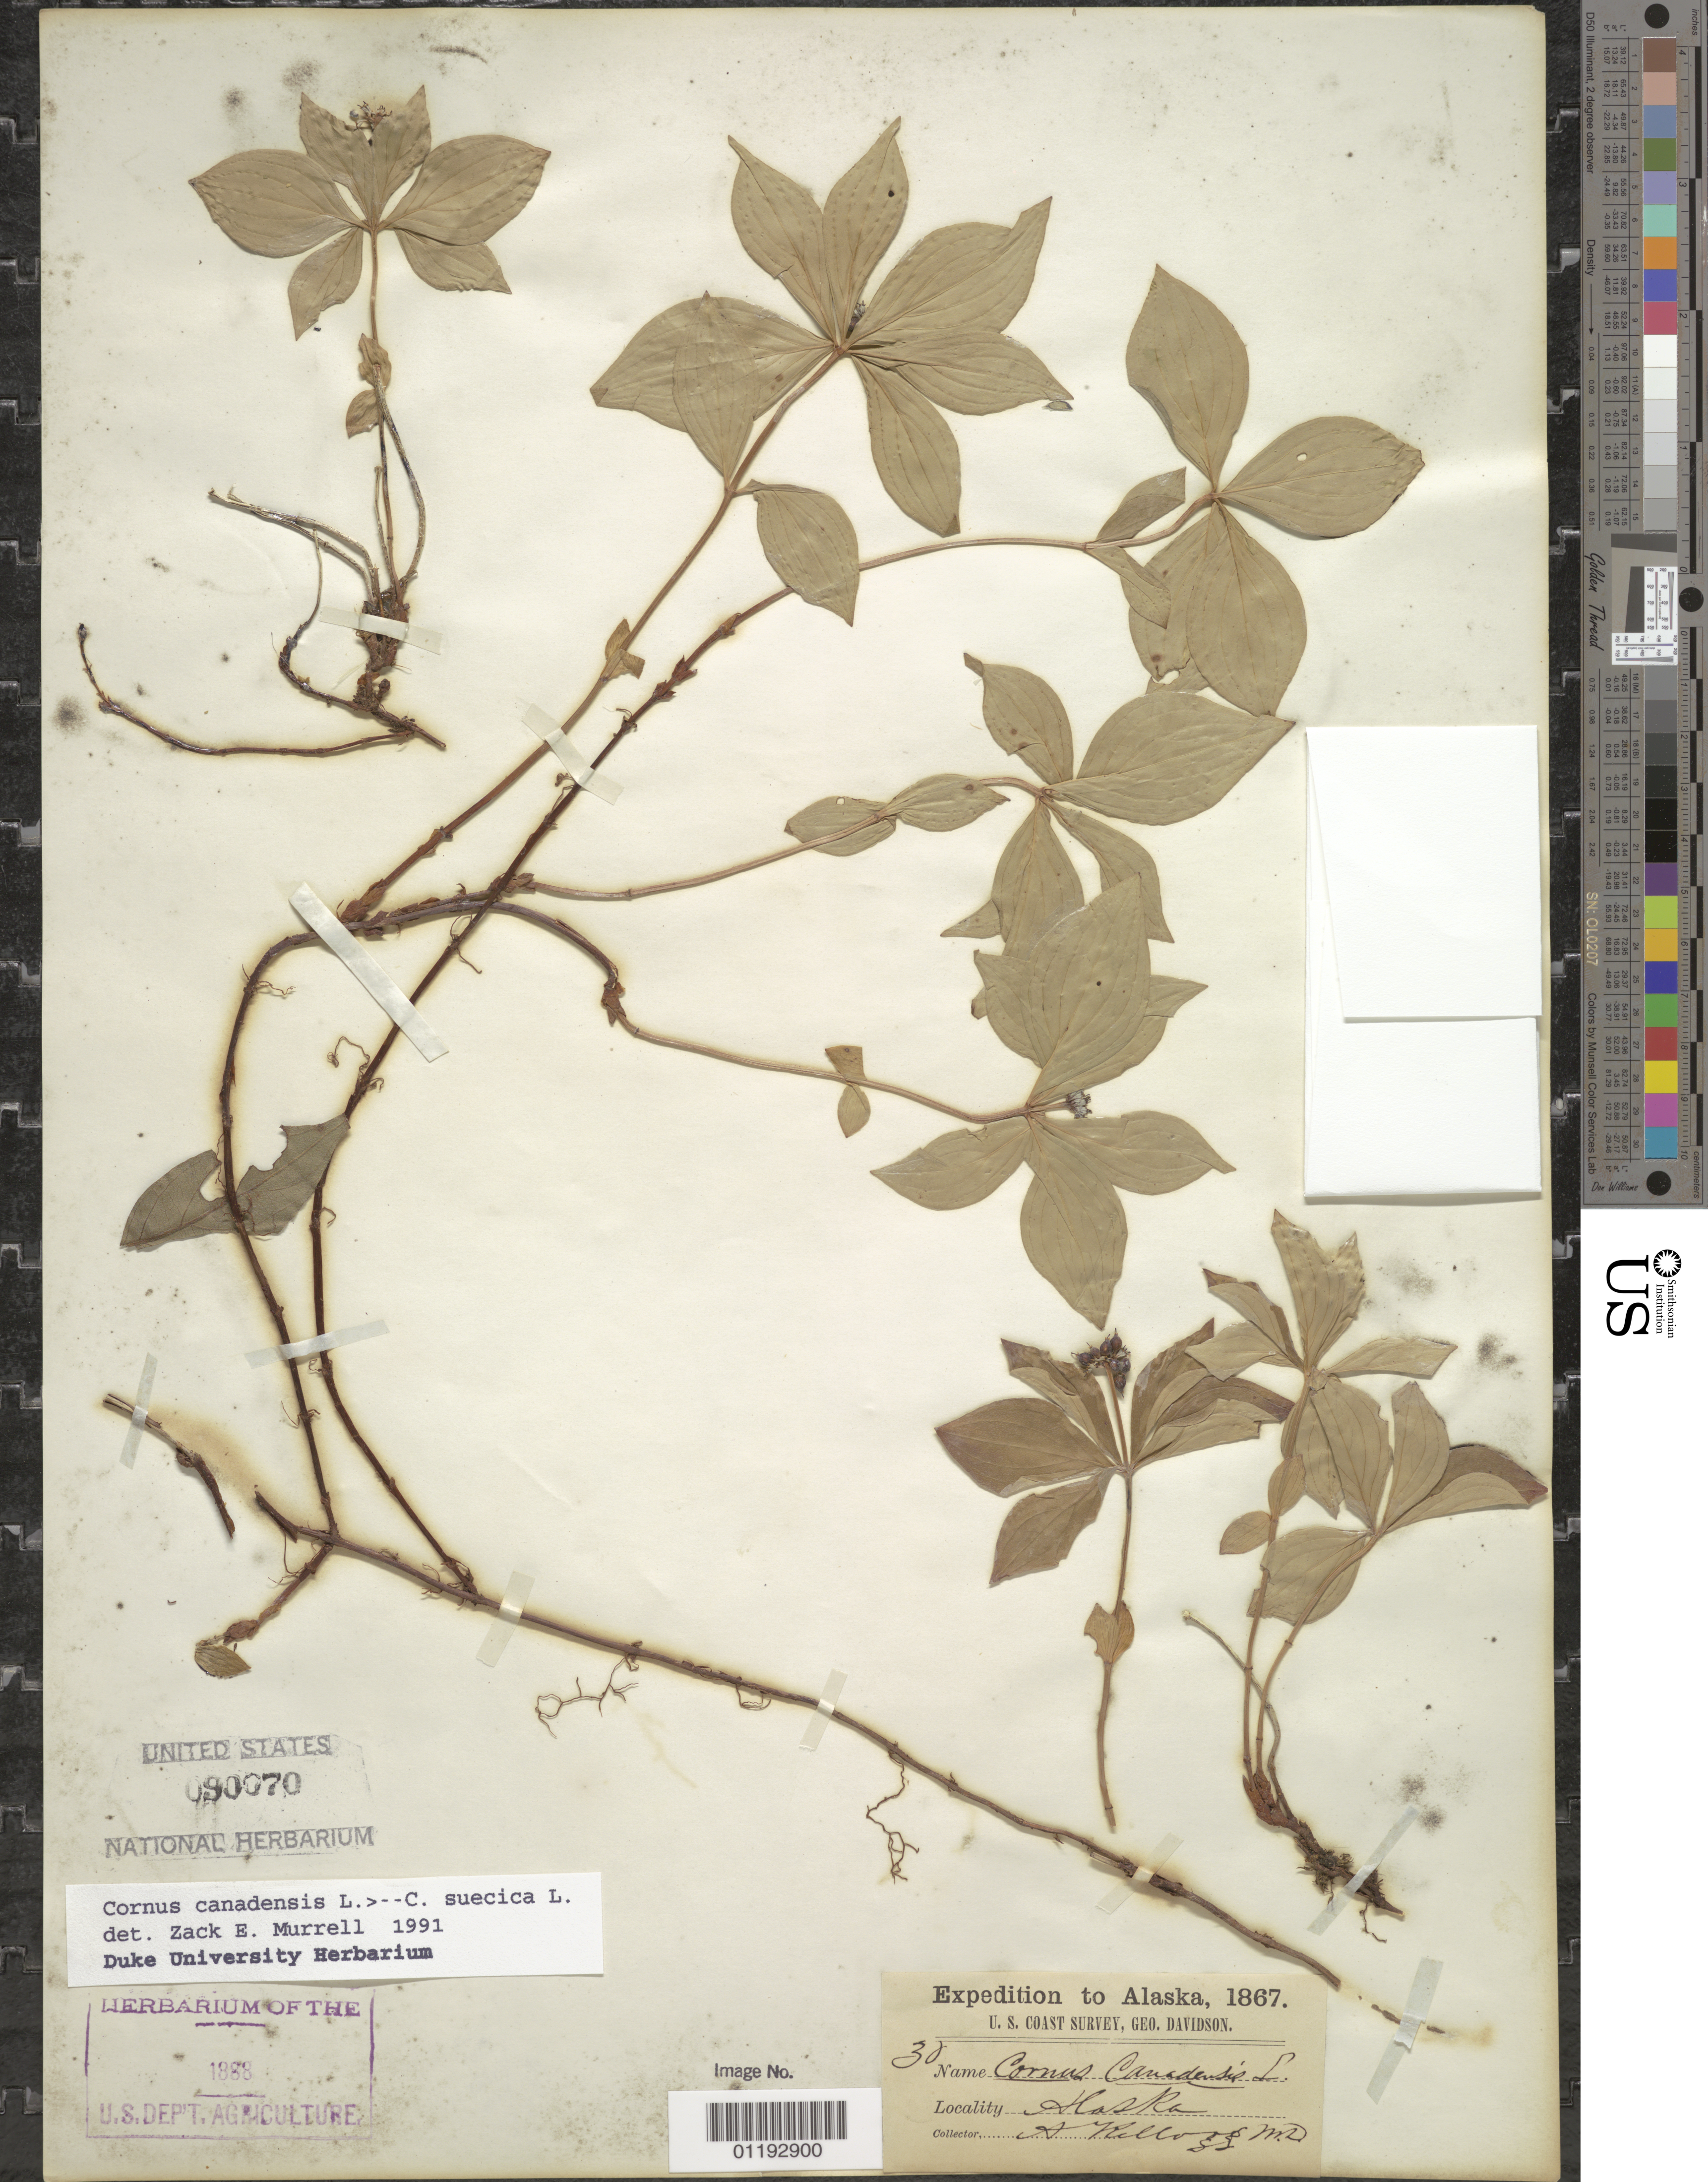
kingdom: Plantae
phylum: Tracheophyta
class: Magnoliopsida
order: Cornales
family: Cornaceae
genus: Cornus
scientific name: Cornus canadensis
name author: L.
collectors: A. Kellogg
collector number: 30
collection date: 1867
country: United States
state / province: Alaska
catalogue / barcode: US 90070